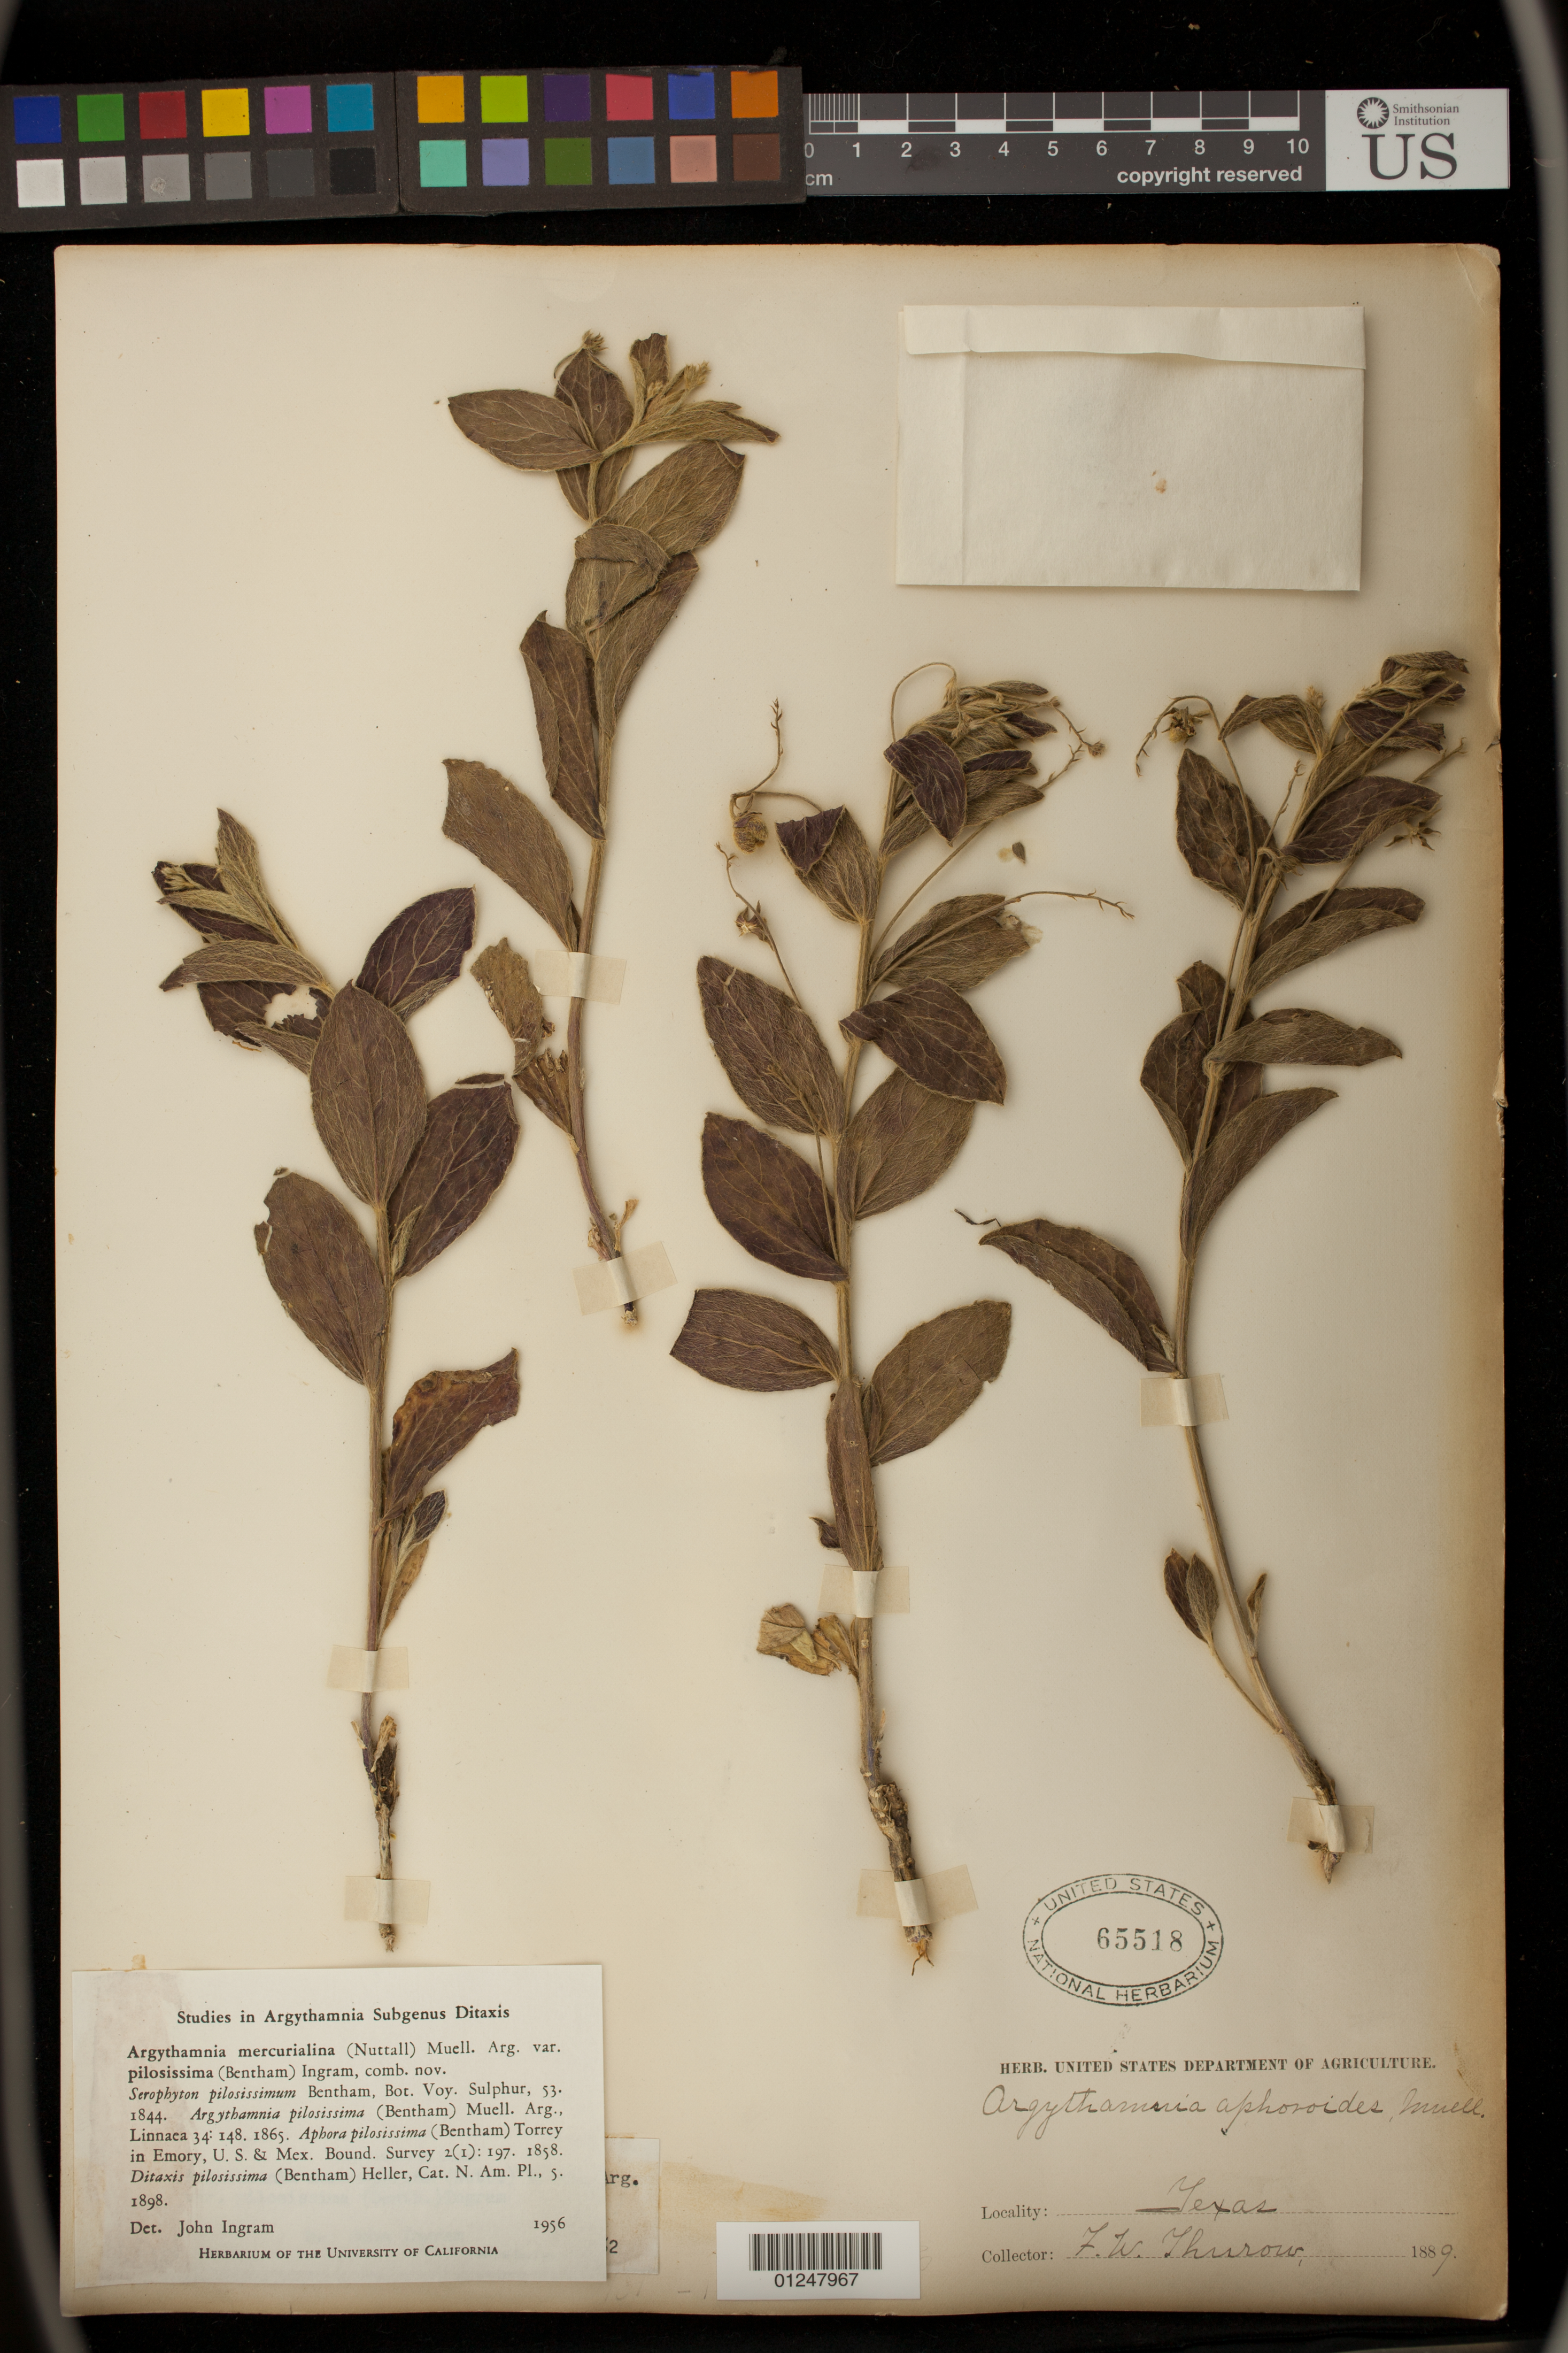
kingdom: Plantae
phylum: Tracheophyta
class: Magnoliopsida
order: Malpighiales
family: Euphorbiaceae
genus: Argythamnia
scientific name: Argythamnia mercurialina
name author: (Nutt.) Müll. Arg.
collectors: F. W. Thurow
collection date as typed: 1889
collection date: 1889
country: United States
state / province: Texas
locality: Hickley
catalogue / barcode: US 65518